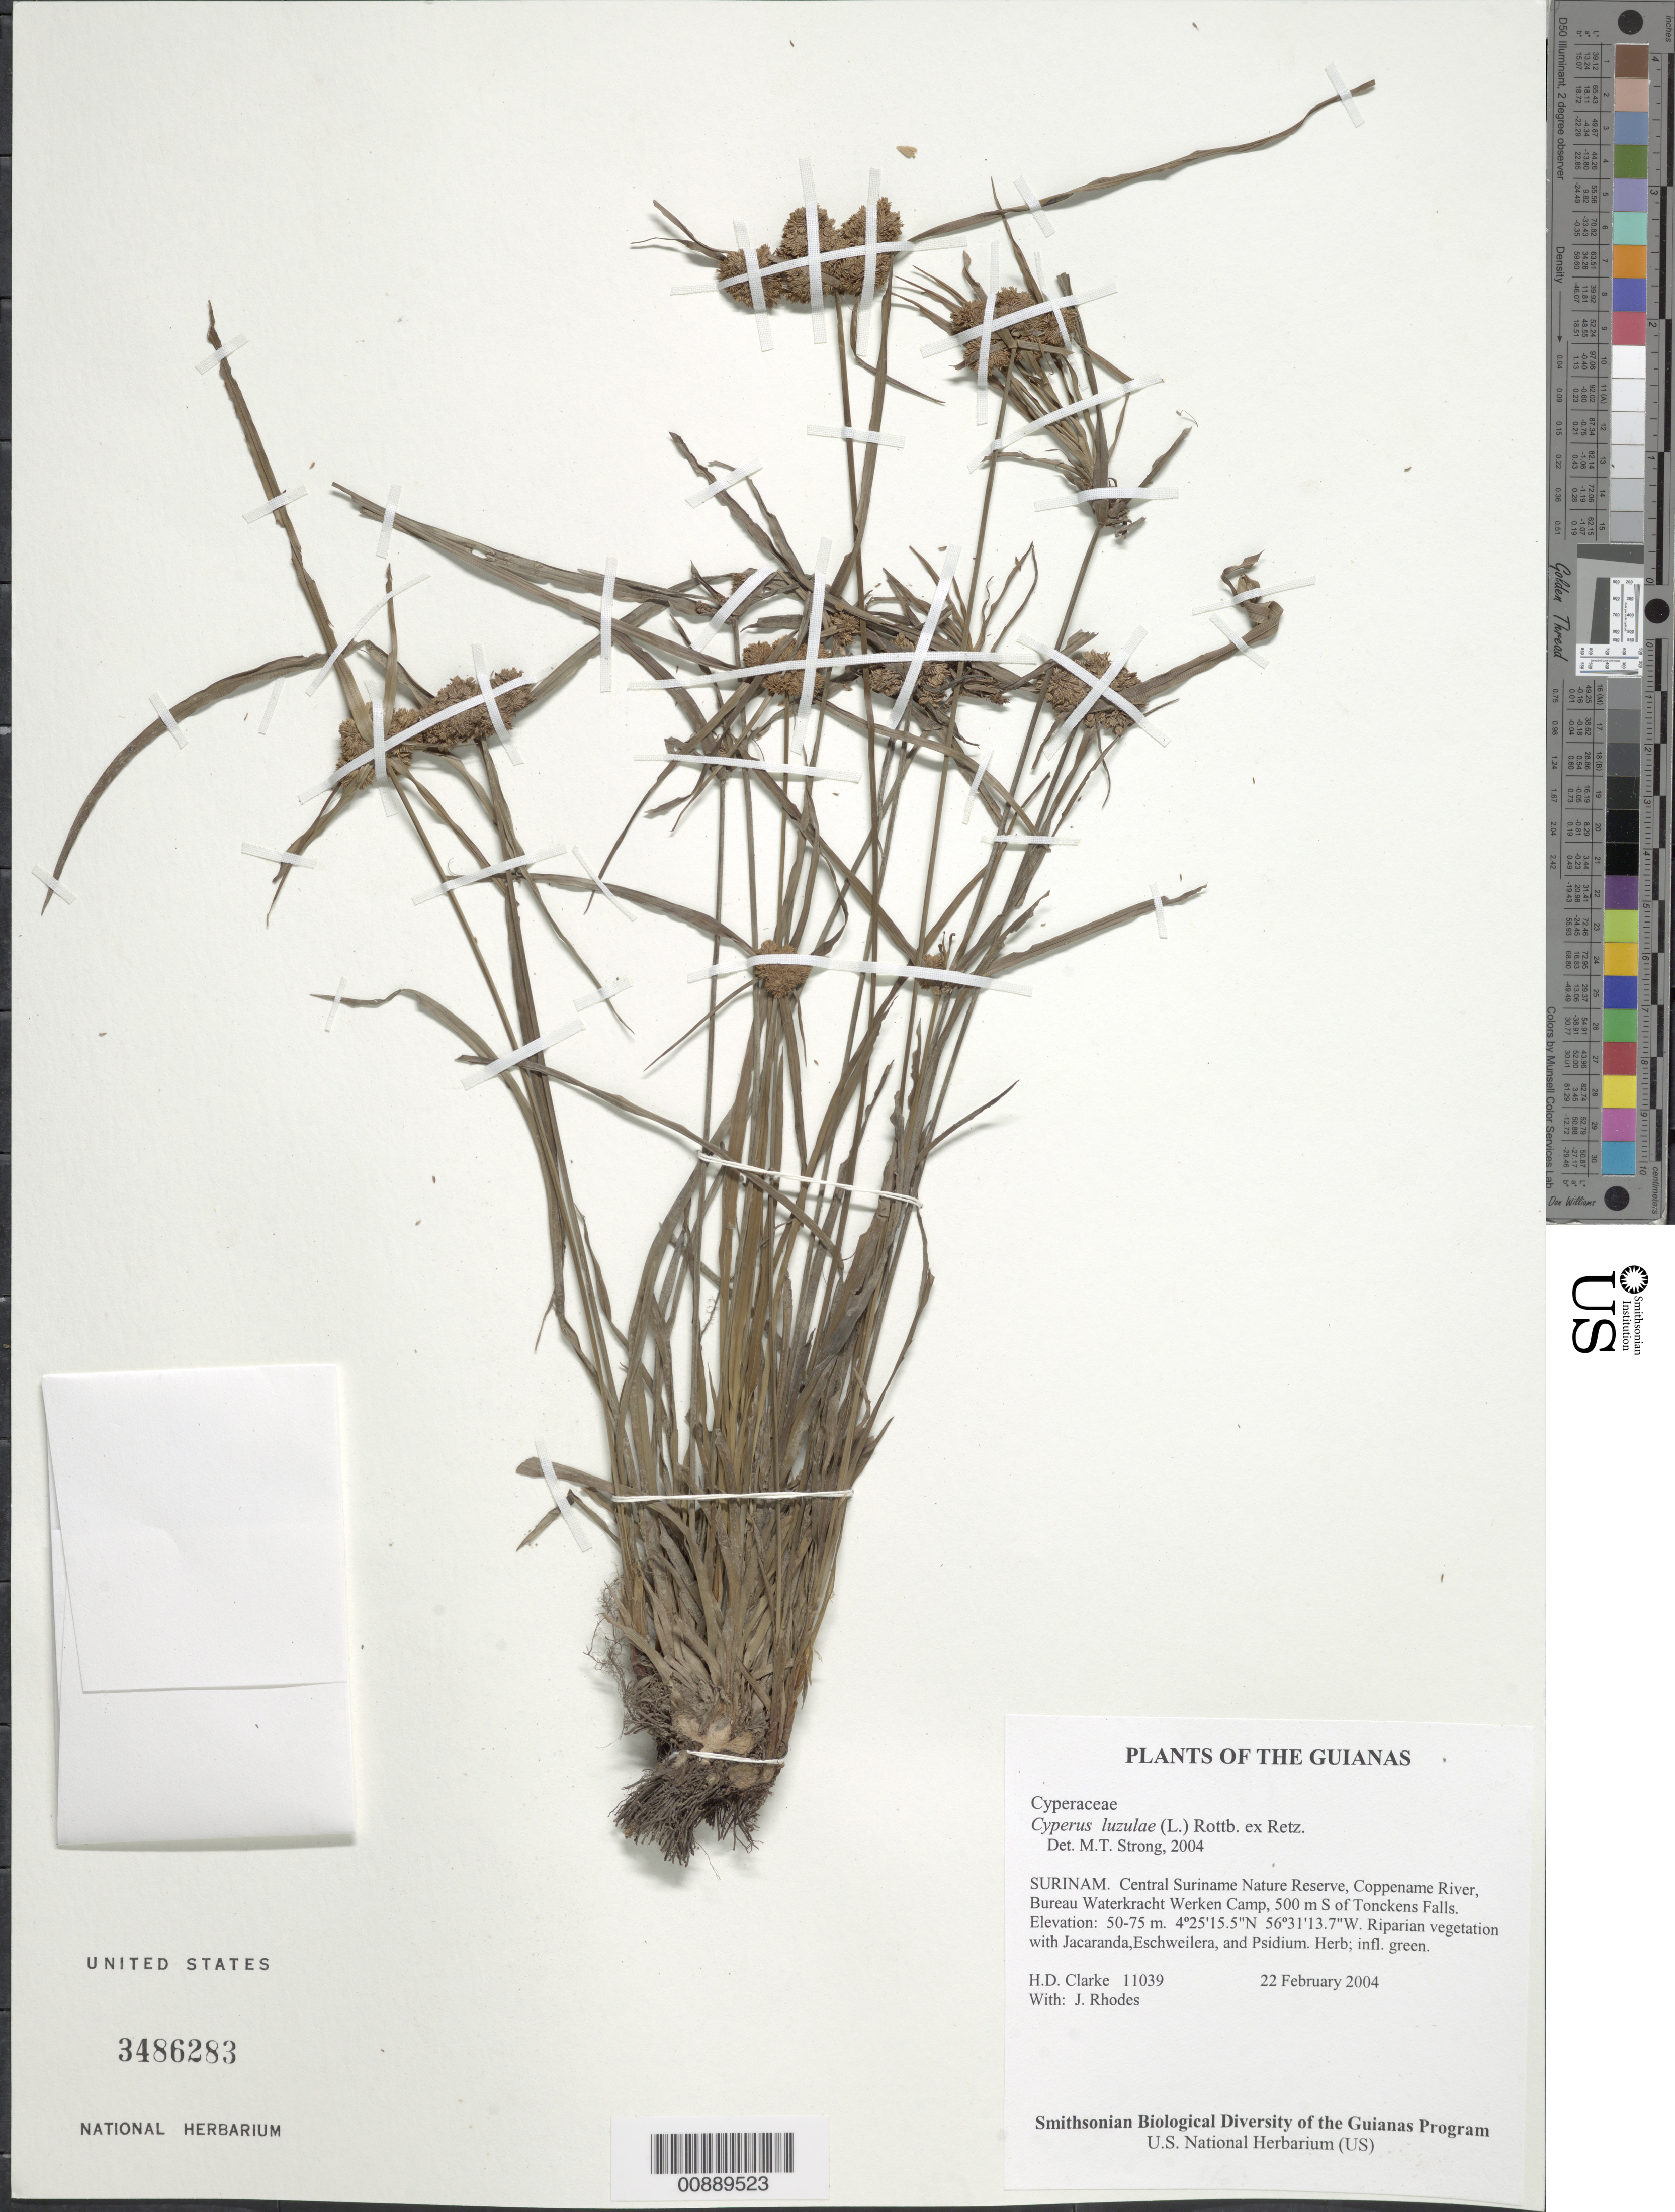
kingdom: Plantae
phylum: Tracheophyta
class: Liliopsida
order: Poales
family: Cyperaceae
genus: Cyperus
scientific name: Cyperus luzulae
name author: (L.) Rottb. ex Retz.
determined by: Strong, M. T., (US), Smithsonian Institution - National Museum of Natural History (UNITED STATES)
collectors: H. D. Clarke & J. Rhodes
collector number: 11039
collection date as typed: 22 February 2004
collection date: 2004-02-22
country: Suriname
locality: Central Suriname Nature Reserve, Coppename River, Bureau Waterkracht Werken Camp, 500 m S of Tonckens Falls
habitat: Riparian vegetation with Jacaranda,Eschweilera, and Psidium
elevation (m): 50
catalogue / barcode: US 3486283